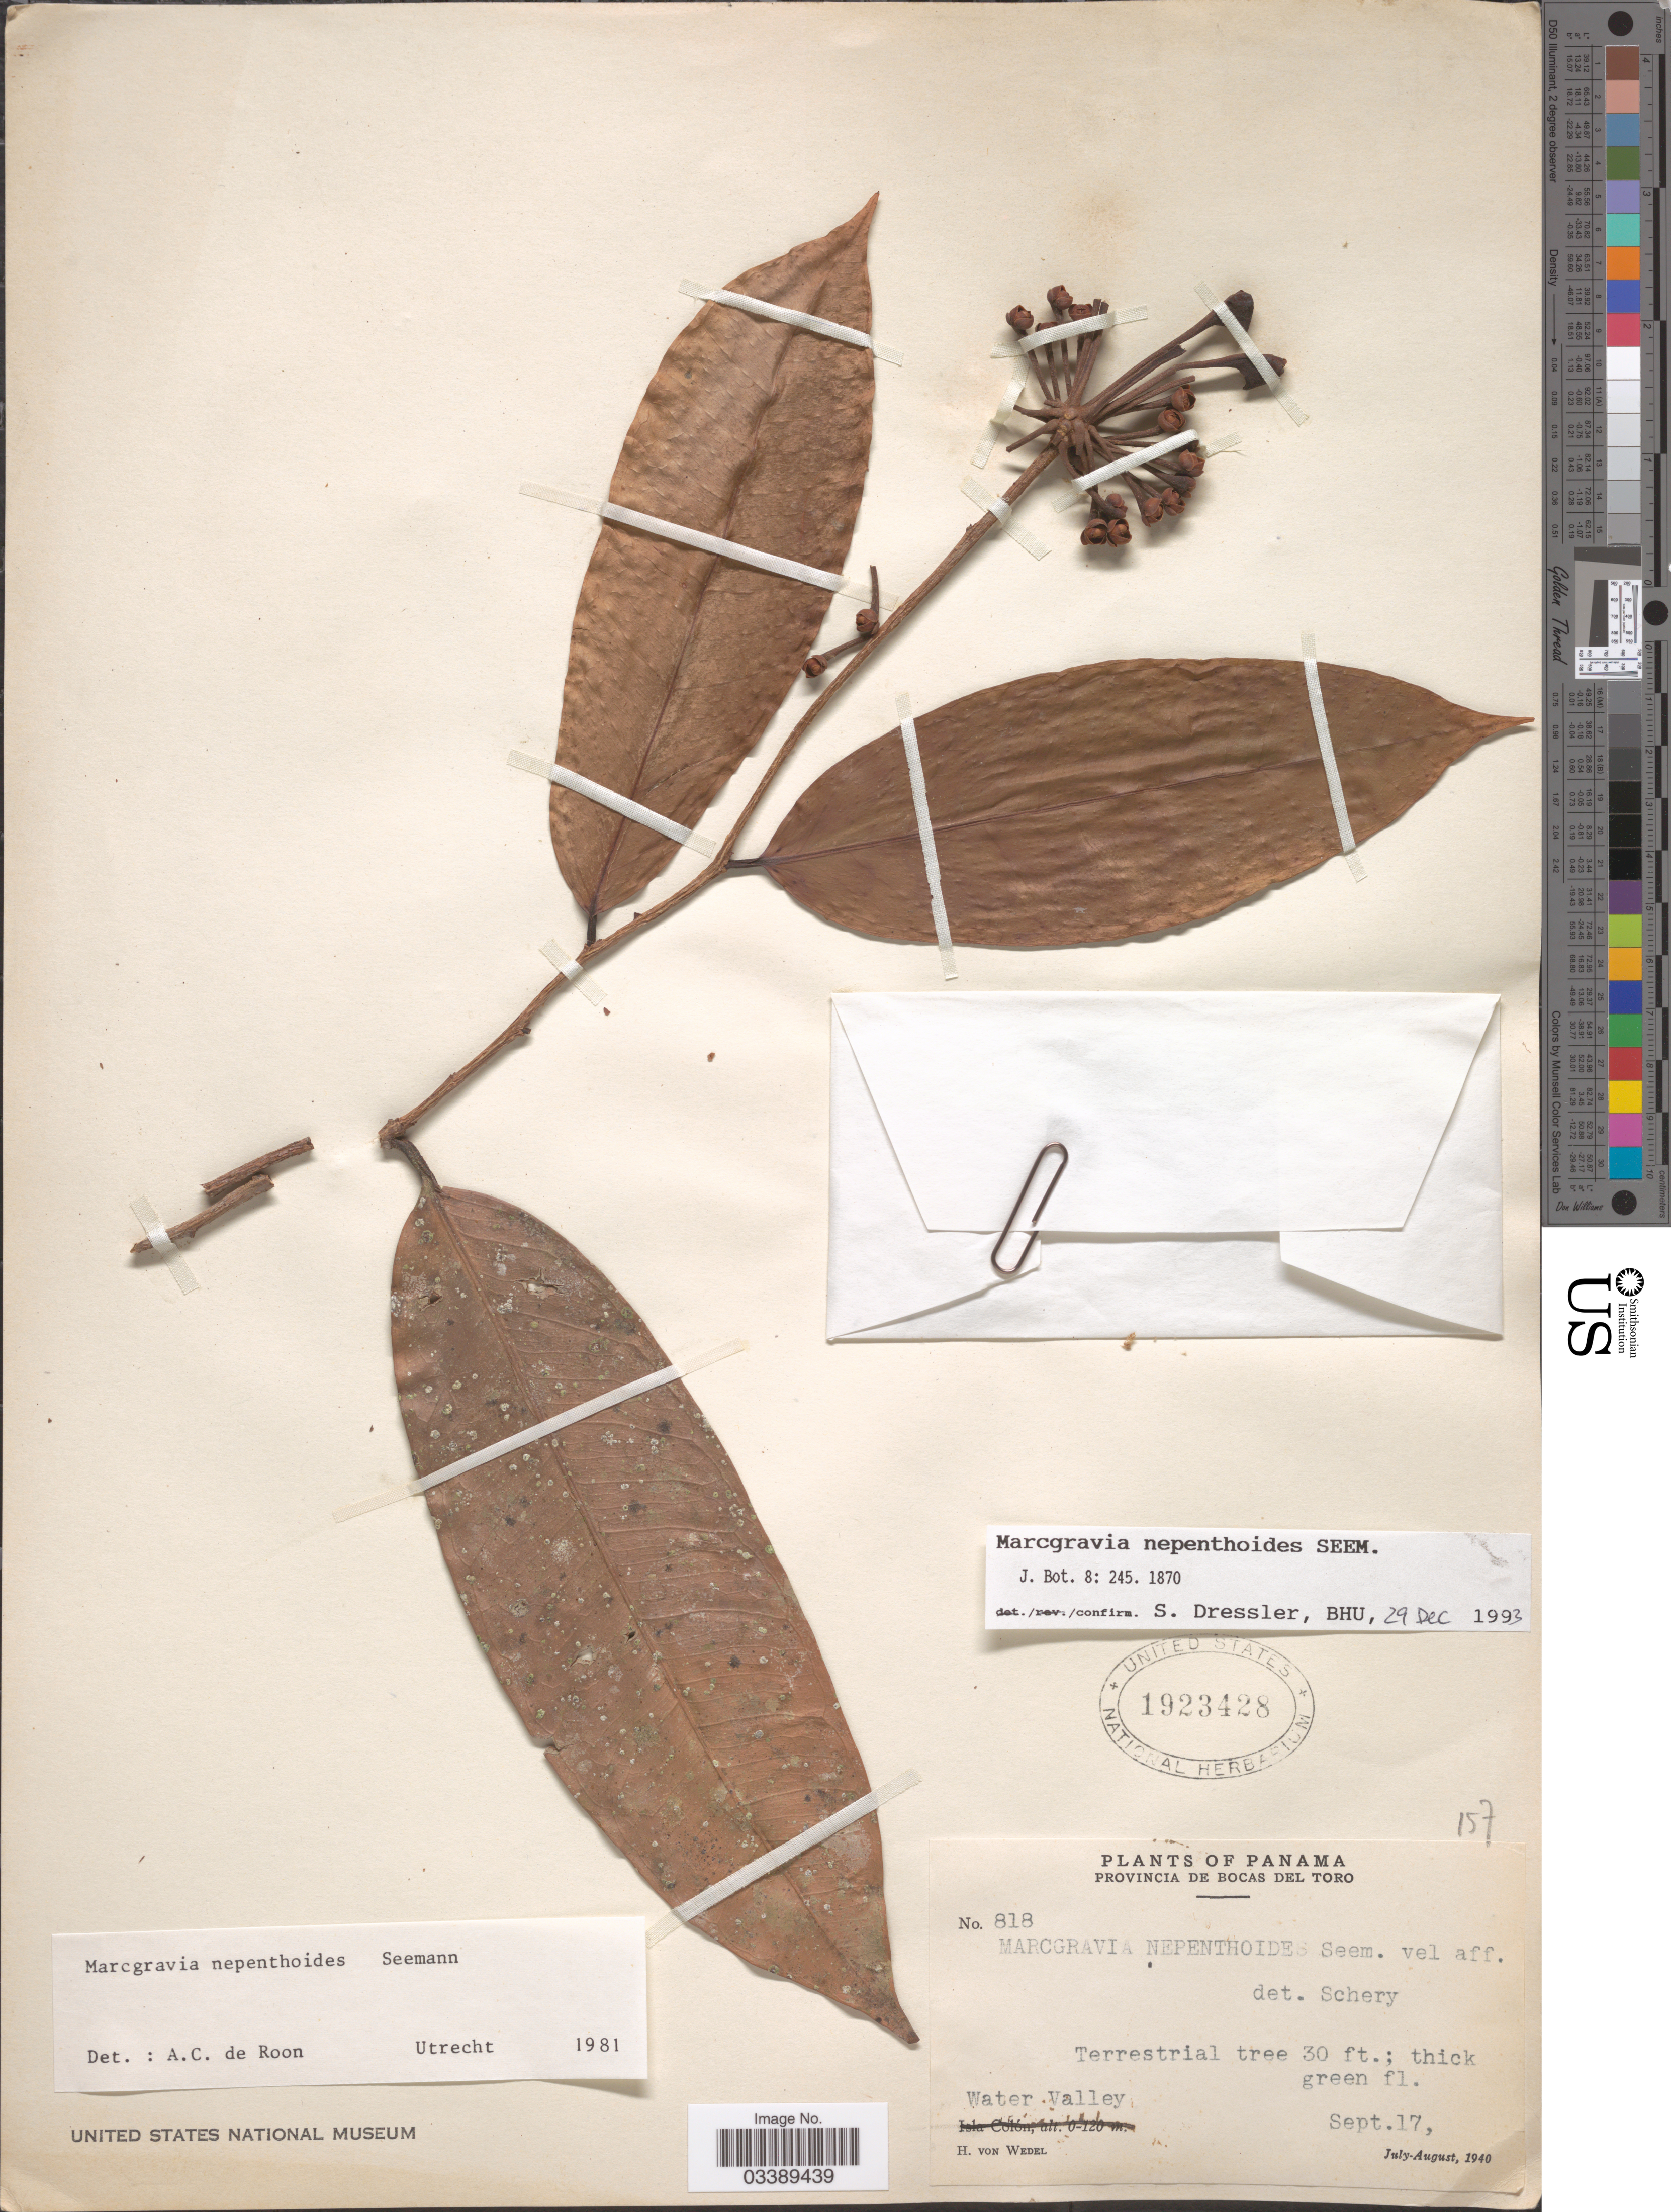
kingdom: Plantae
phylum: Tracheophyta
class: Magnoliopsida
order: Ericales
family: Marcgraviaceae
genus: Marcgravia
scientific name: Marcgravia nepenthoides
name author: Seem.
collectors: H. von Wedel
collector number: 818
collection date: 1940-09-17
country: Panama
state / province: Bocas del Toro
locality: Water Valley.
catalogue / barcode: US 1923428